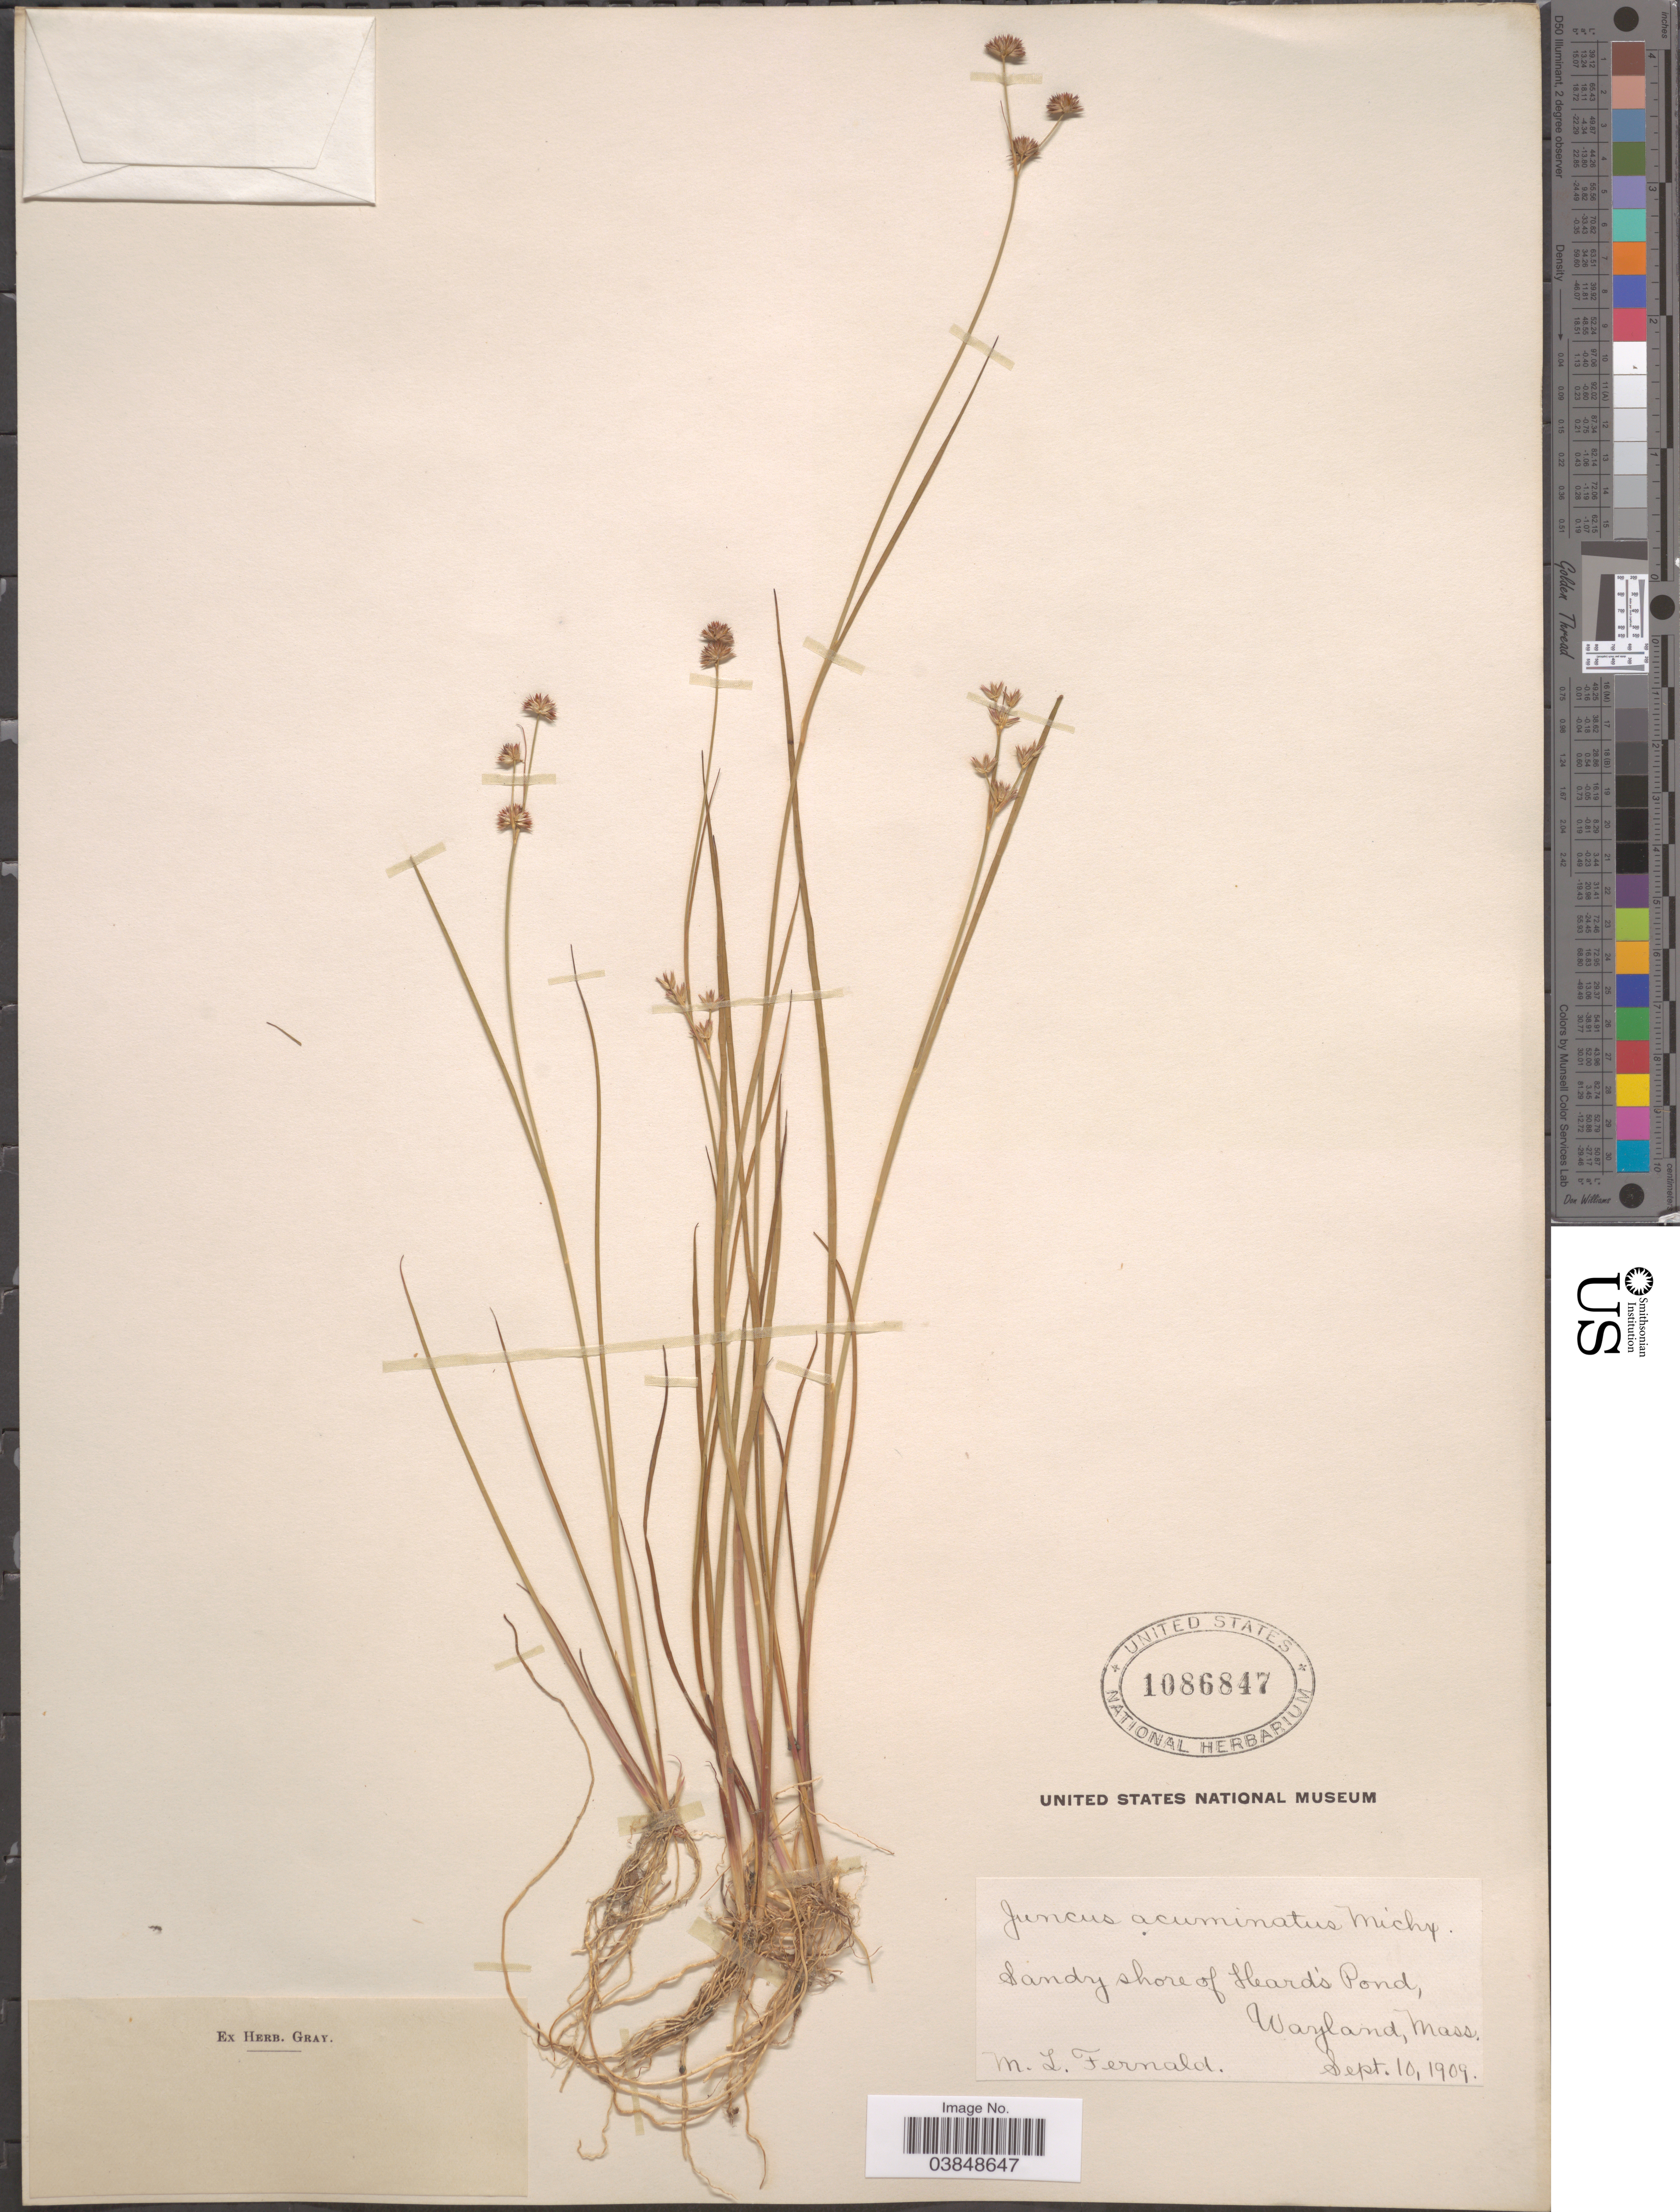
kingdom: Plantae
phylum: Tracheophyta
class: Liliopsida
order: Poales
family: Juncaceae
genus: Juncus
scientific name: Juncus acuminatus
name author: Michx.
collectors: M. L. Fernald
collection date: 1909-09-10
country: United States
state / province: Massachusetts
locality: Sandy shore of Heard's Pond, Wayland.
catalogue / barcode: US 1086847